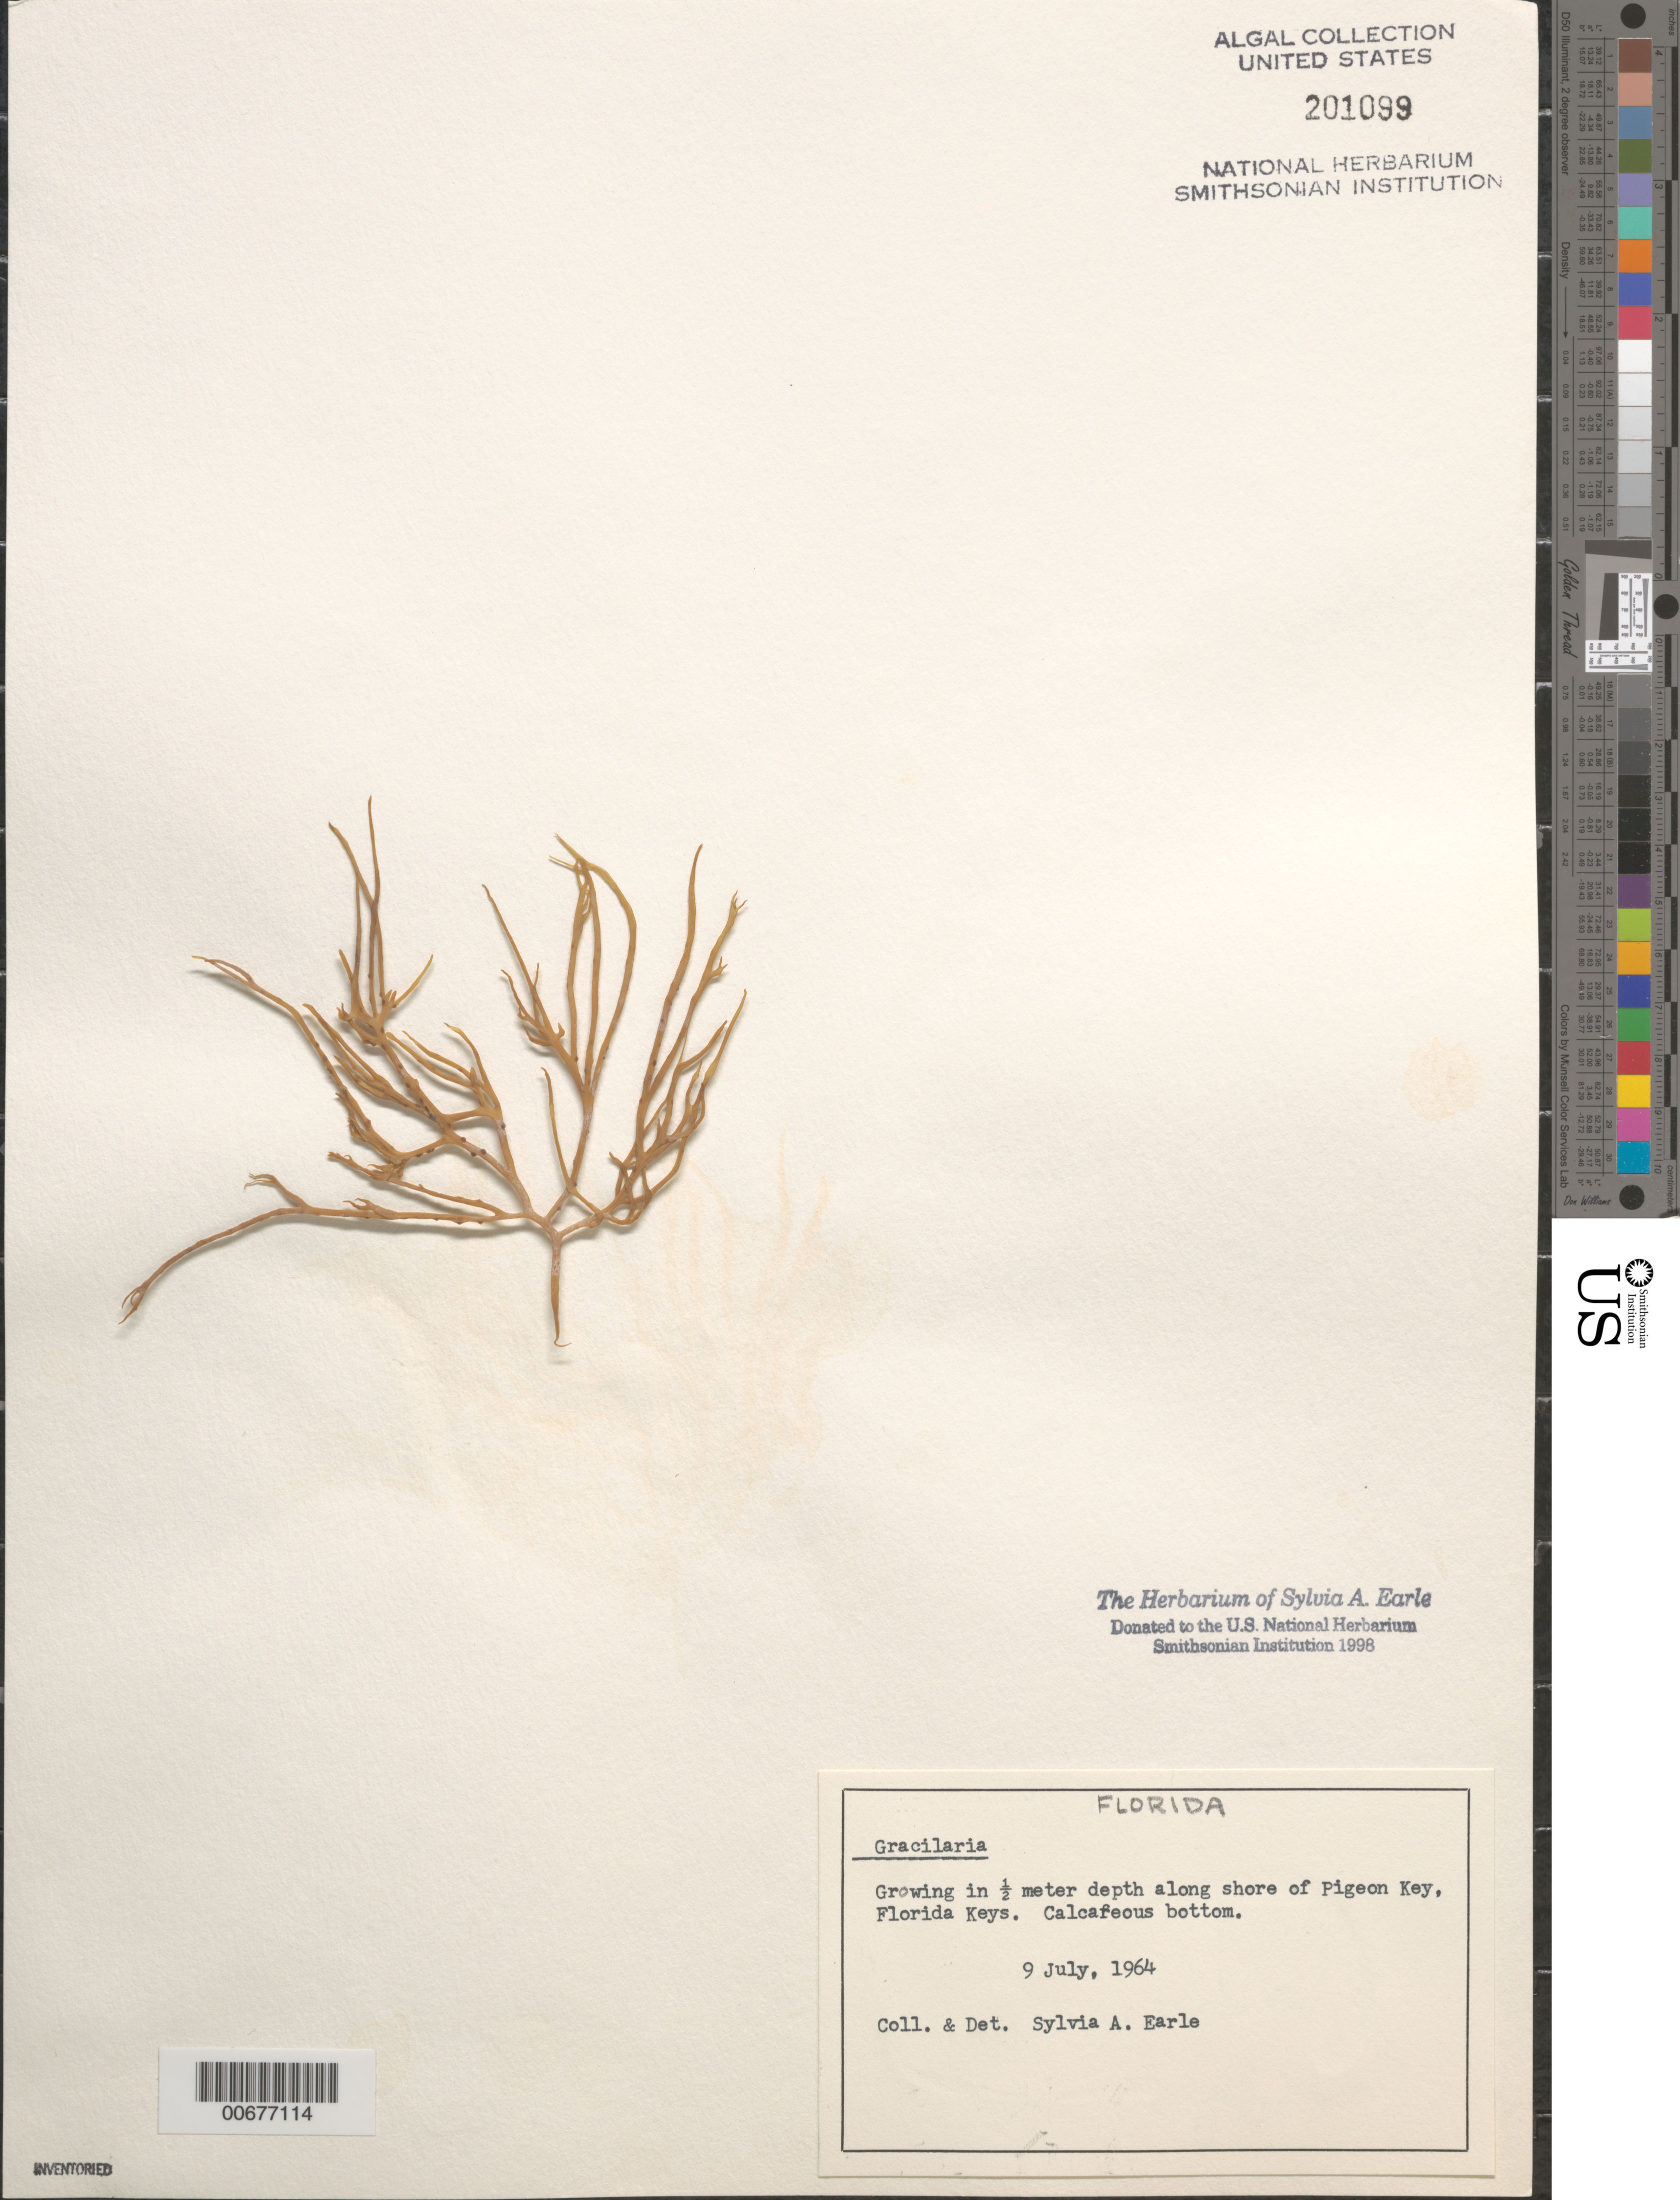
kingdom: Plantae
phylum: Rhodophyta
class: Florideophyceae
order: Gracilariales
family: Gracilariaceae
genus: Gracilaria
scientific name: Gracilaria sp.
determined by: Earle, S. A.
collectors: S. A. Earle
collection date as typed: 09 Jul 1964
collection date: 1964-07-09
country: United States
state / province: Florida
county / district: Monroe County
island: Pigeon Key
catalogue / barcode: US 201099